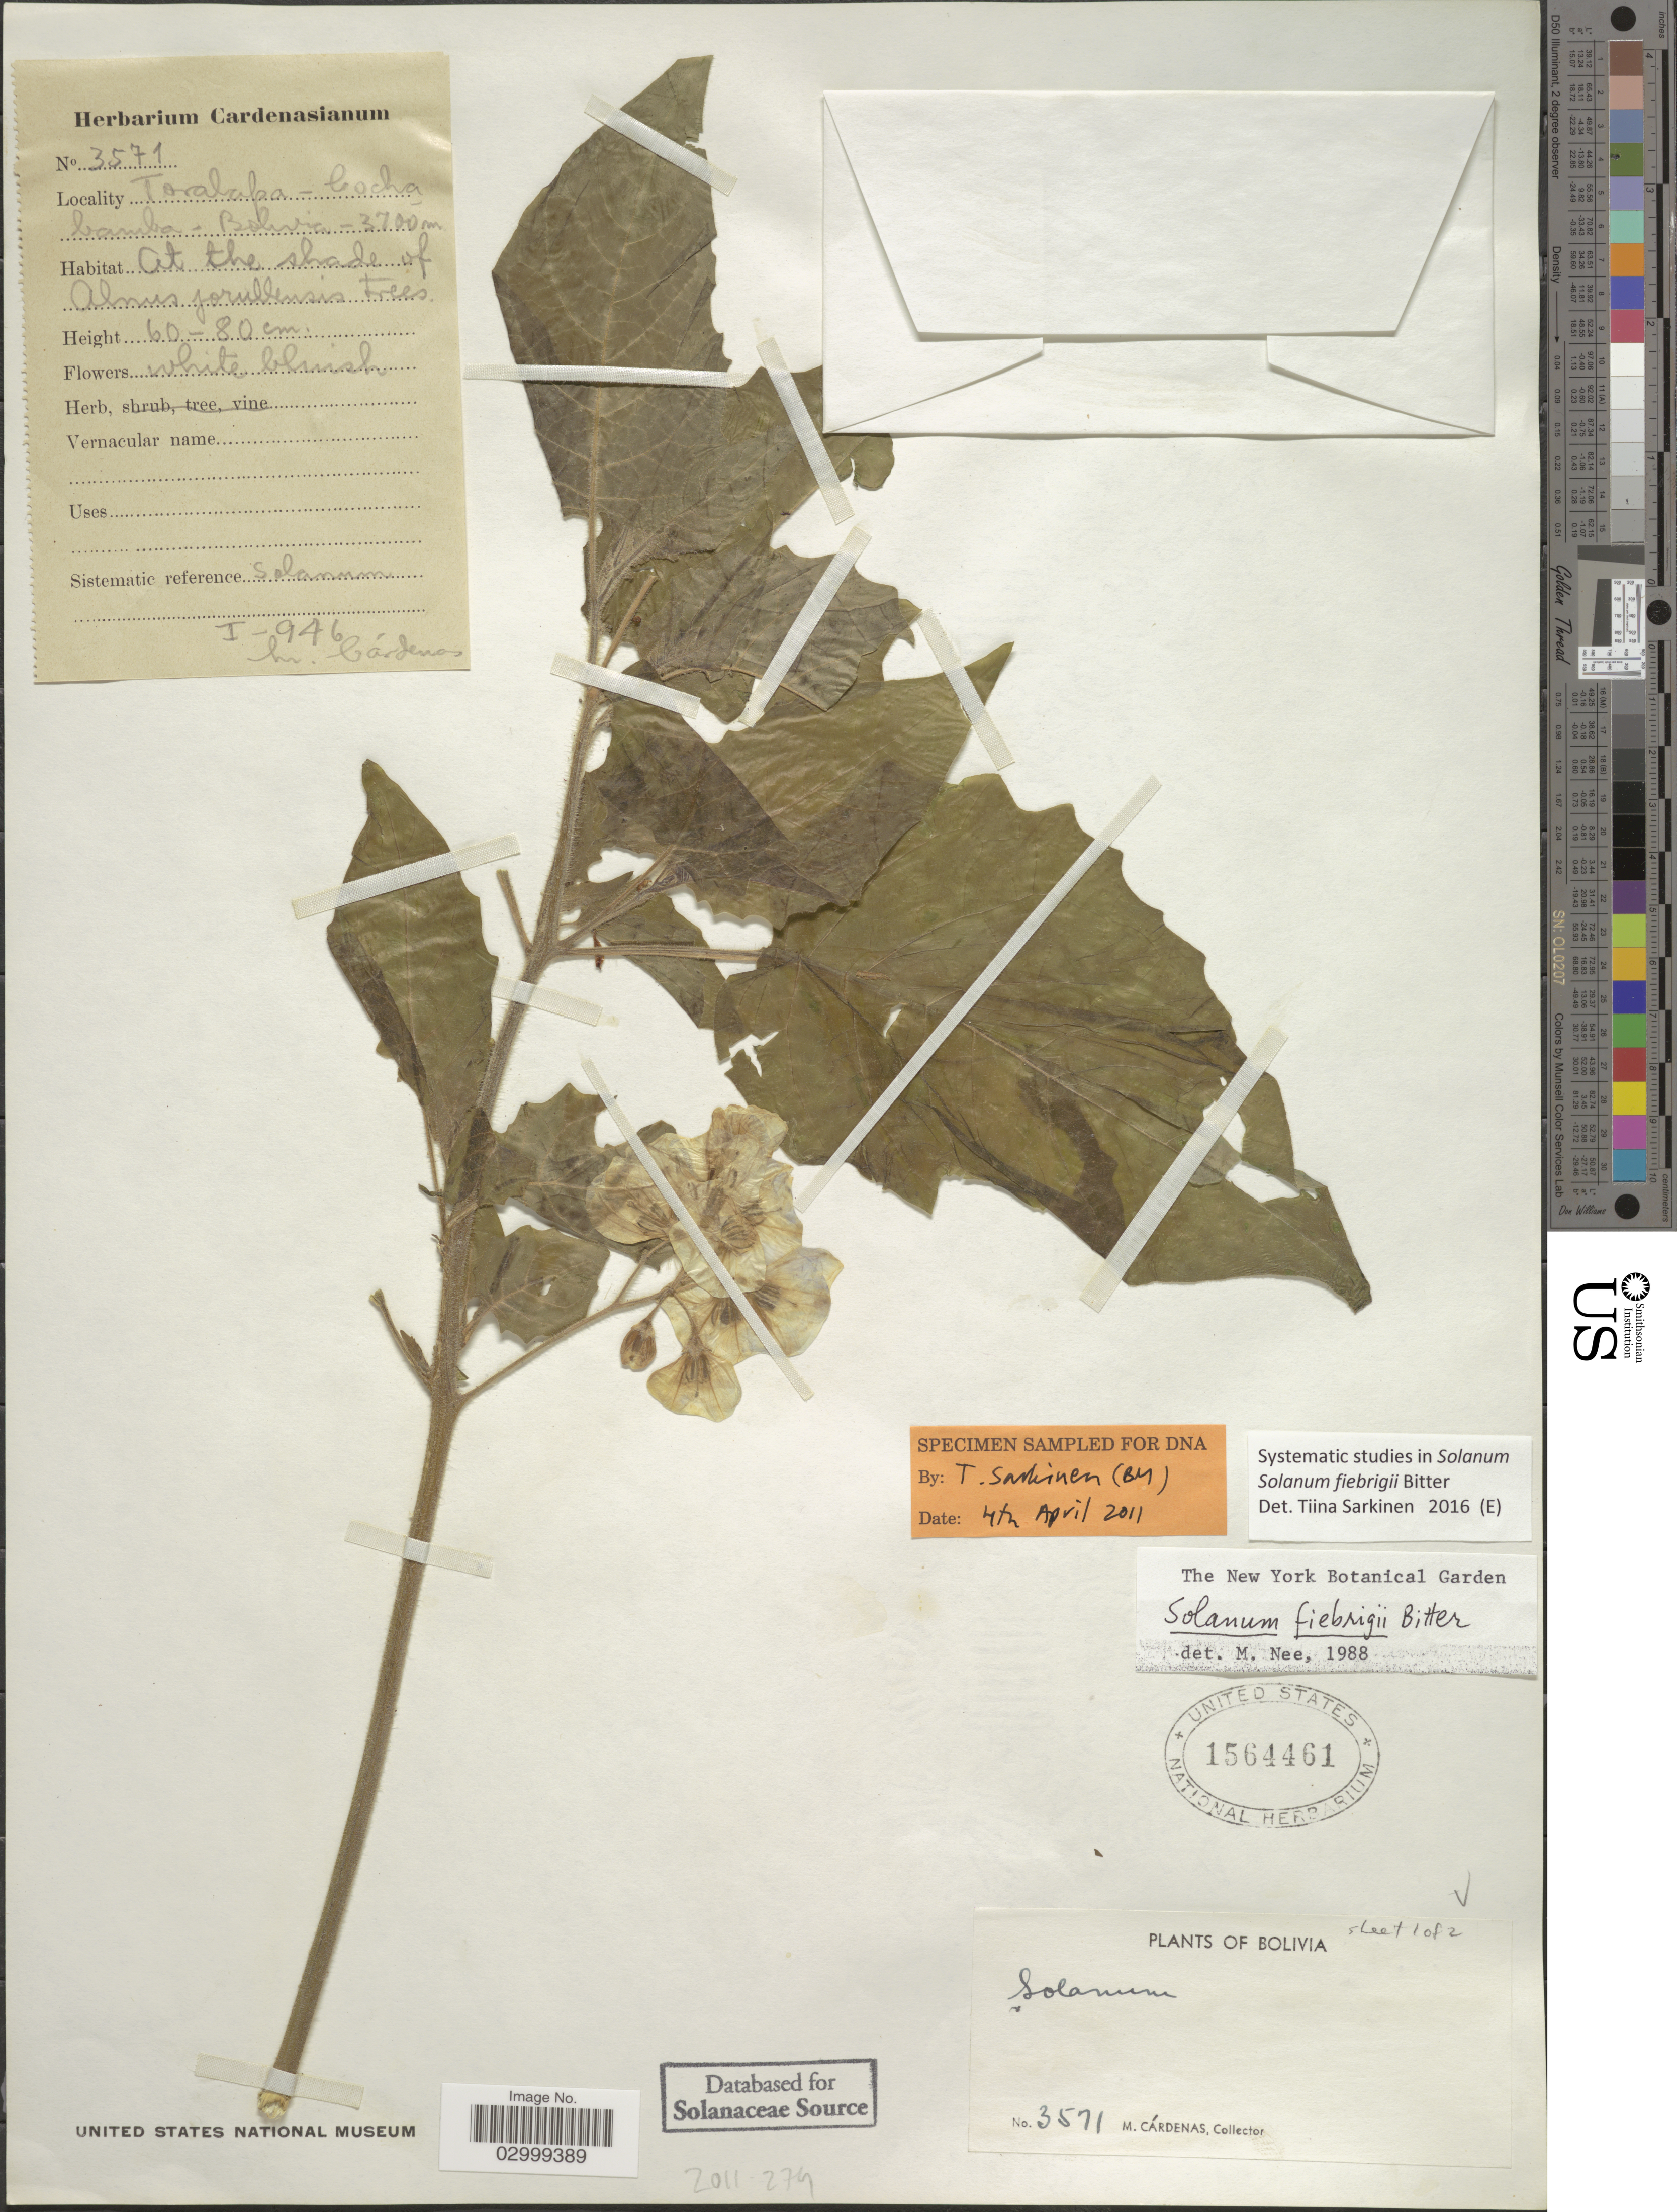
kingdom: Plantae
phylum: Tracheophyta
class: Magnoliopsida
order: Solanales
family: Solanaceae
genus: Solanum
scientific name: Solanum fiebrigii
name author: Bitter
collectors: M. Cárdenas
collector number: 3571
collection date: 1946-01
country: Bolivia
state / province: Cochabamba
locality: Toralapa - Cochabamba.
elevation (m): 3700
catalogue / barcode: US 1564461